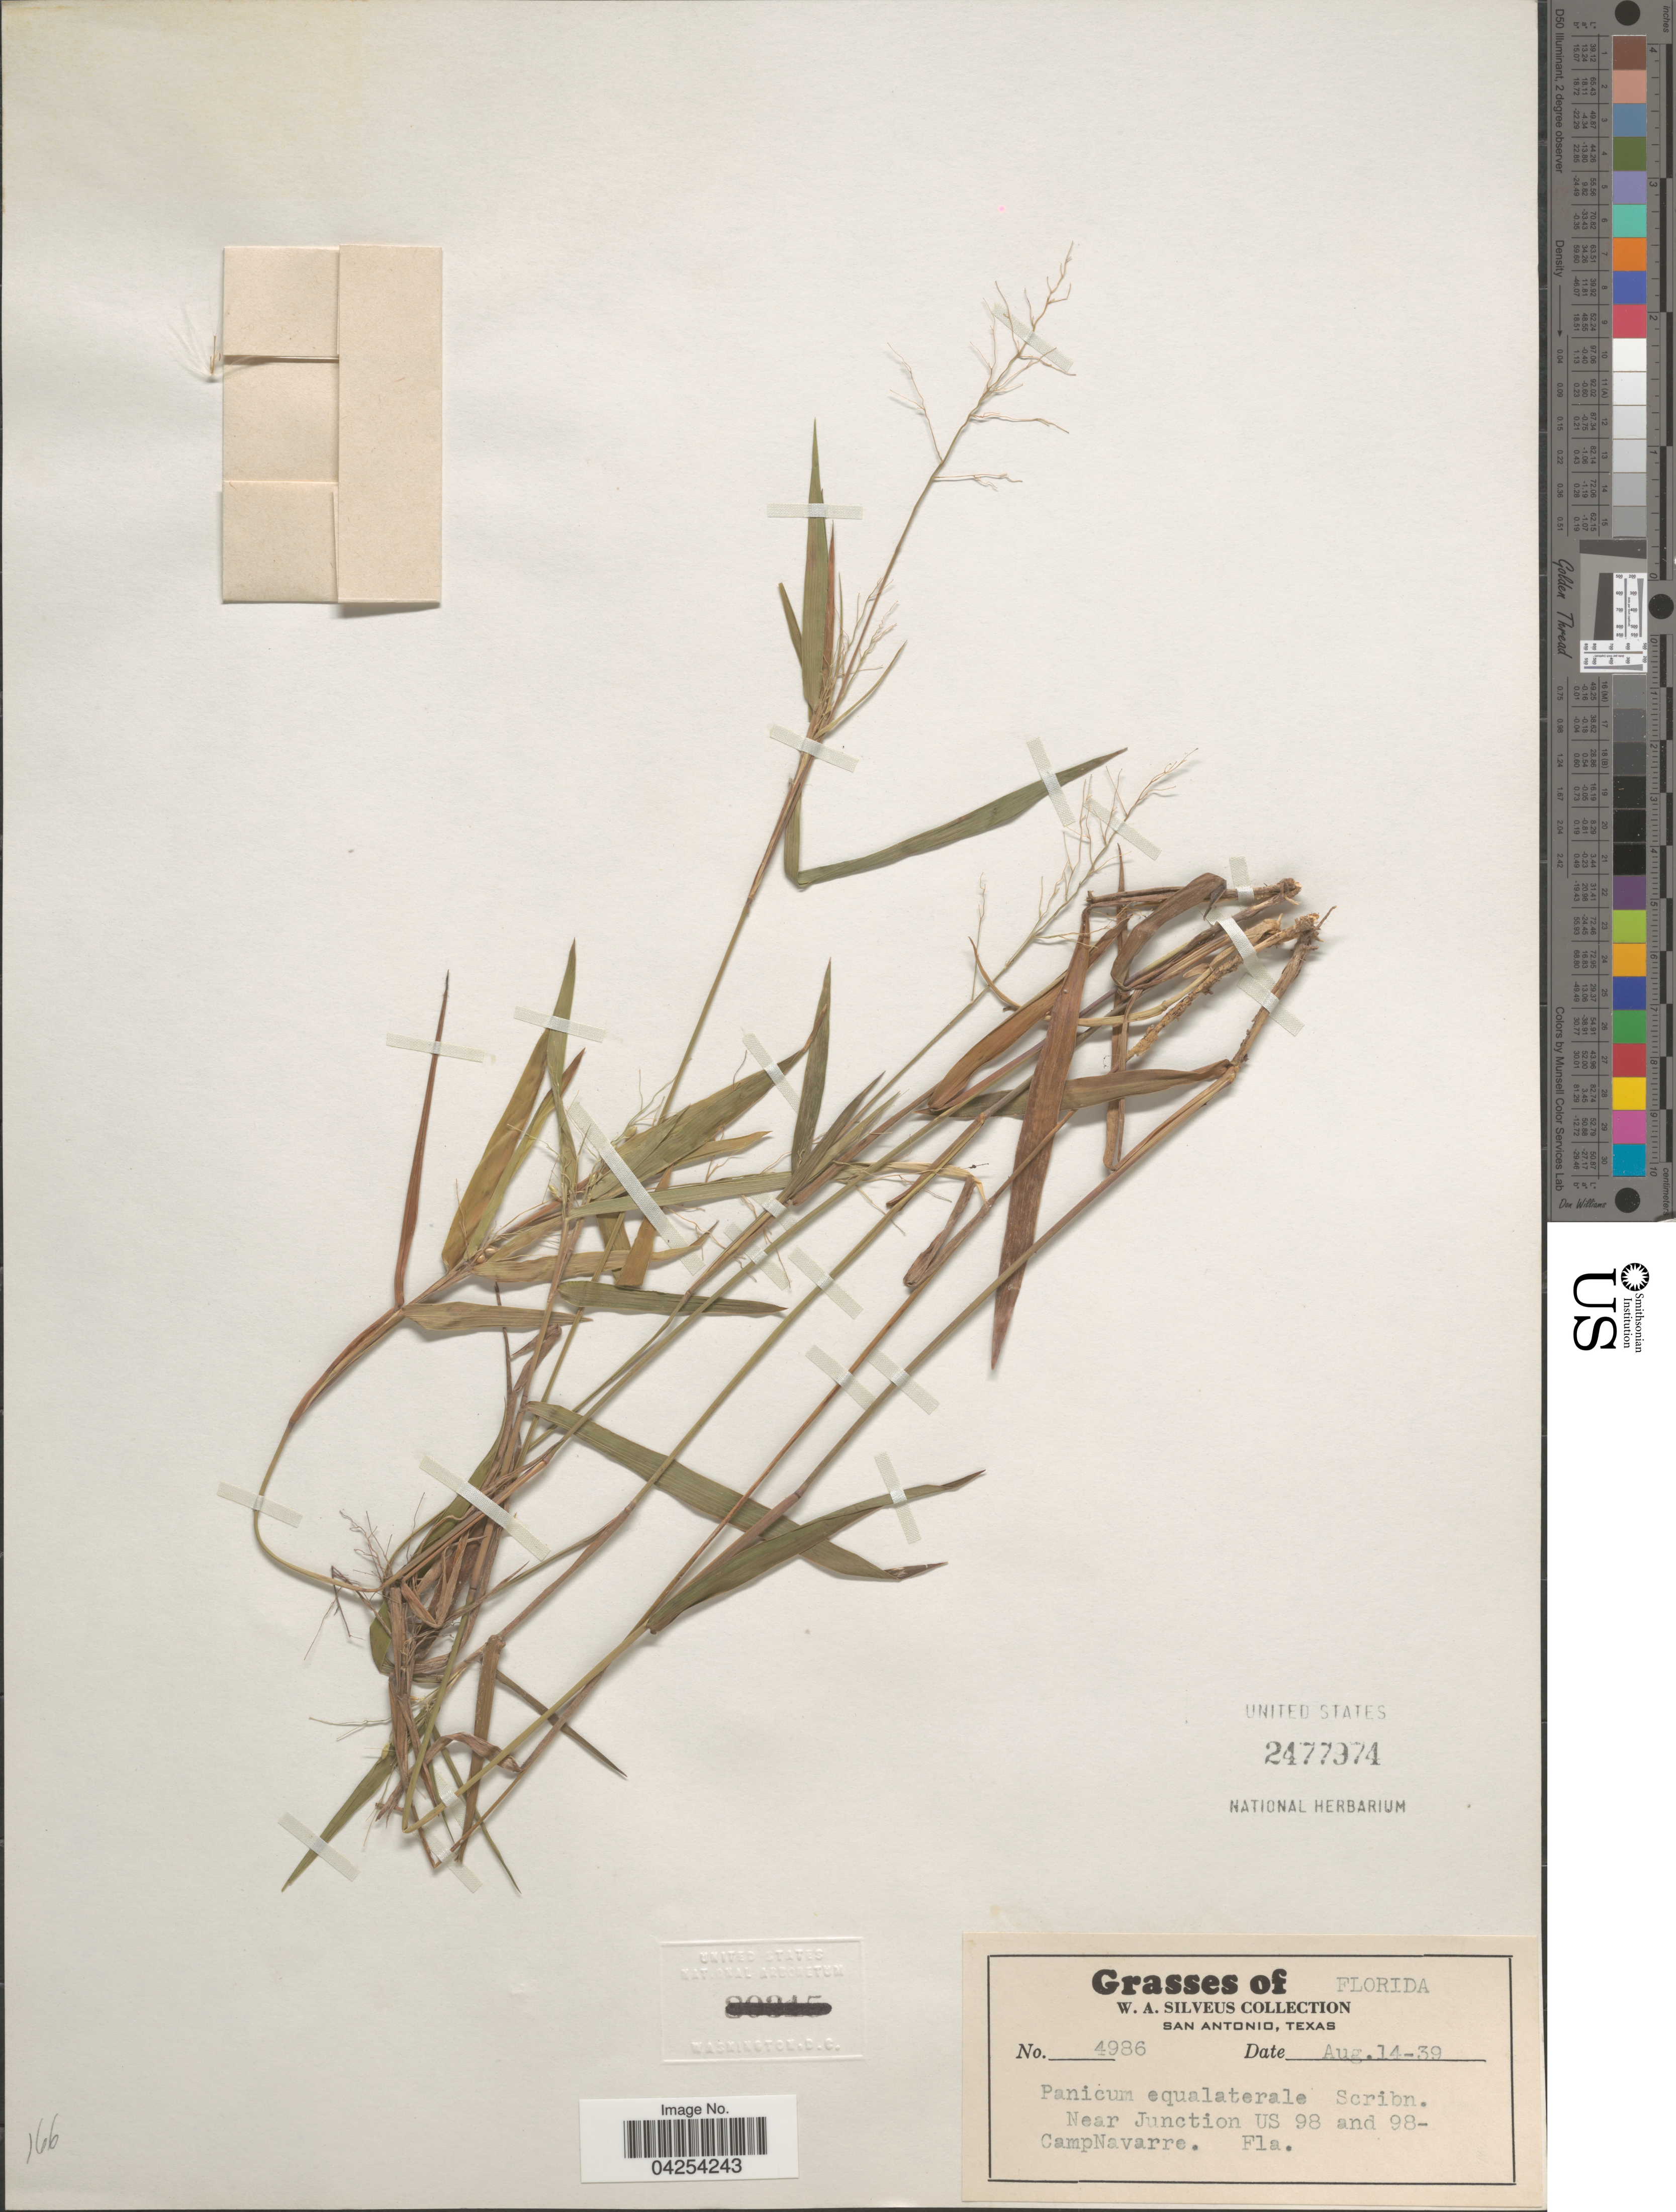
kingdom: Plantae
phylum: Tracheophyta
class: Liliopsida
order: Poales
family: Poaceae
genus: Dichanthelium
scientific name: Dichanthelium commutatum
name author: (Schult.) Gould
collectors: W. Silveus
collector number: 4986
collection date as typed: Transcribed d/m/y: 14/8/39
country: United States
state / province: Florida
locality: Near Junction US 98 and 09 - Camp Navarre.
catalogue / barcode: US 2477974